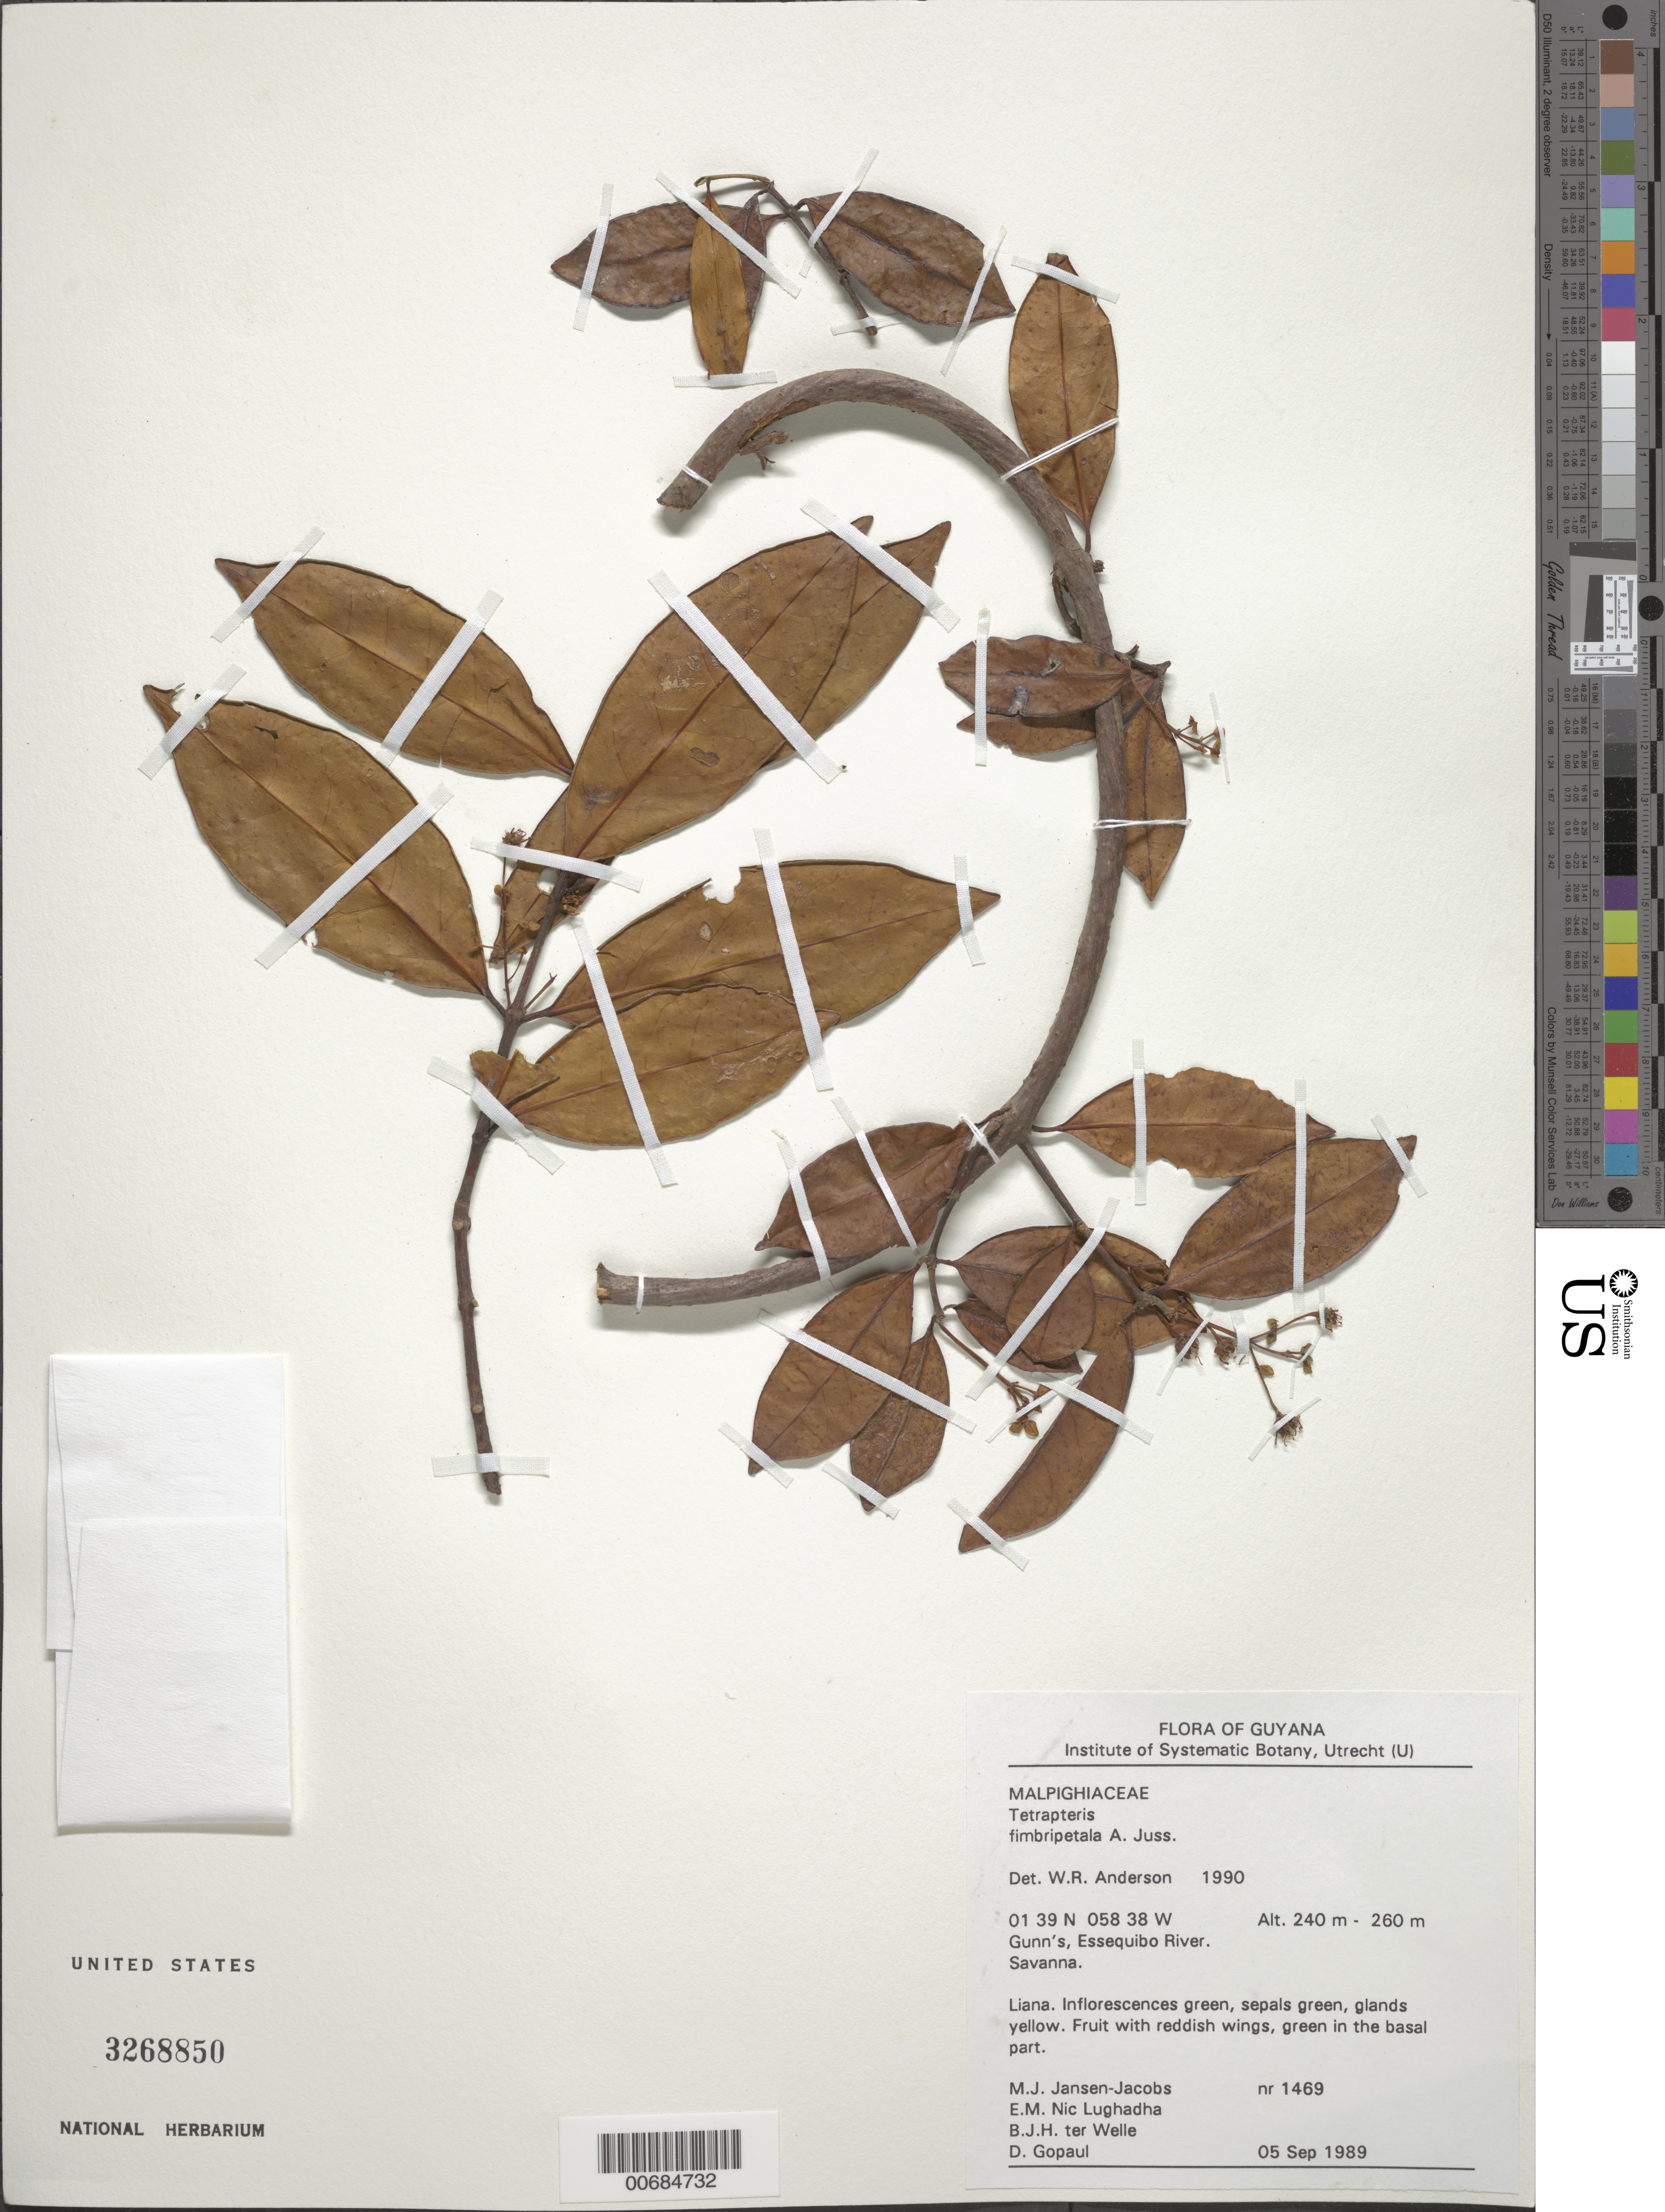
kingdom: Plantae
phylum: Tracheophyta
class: Magnoliopsida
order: Malpighiales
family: Malpighiaceae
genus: Glicophyllum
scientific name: Glicophyllum fimbripetalum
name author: (A. Juss.) R.F. Almeida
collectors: M. J. Jansen-Jacobs, E. Nic Lughadha, B. Welle & D. Gopaul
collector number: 1469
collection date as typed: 5-Sep-89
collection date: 1989-09-05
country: Guyana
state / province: U. Takutu-U. Essequibo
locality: Gunn's, Essequibo River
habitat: Savanna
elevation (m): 240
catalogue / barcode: US 3268850